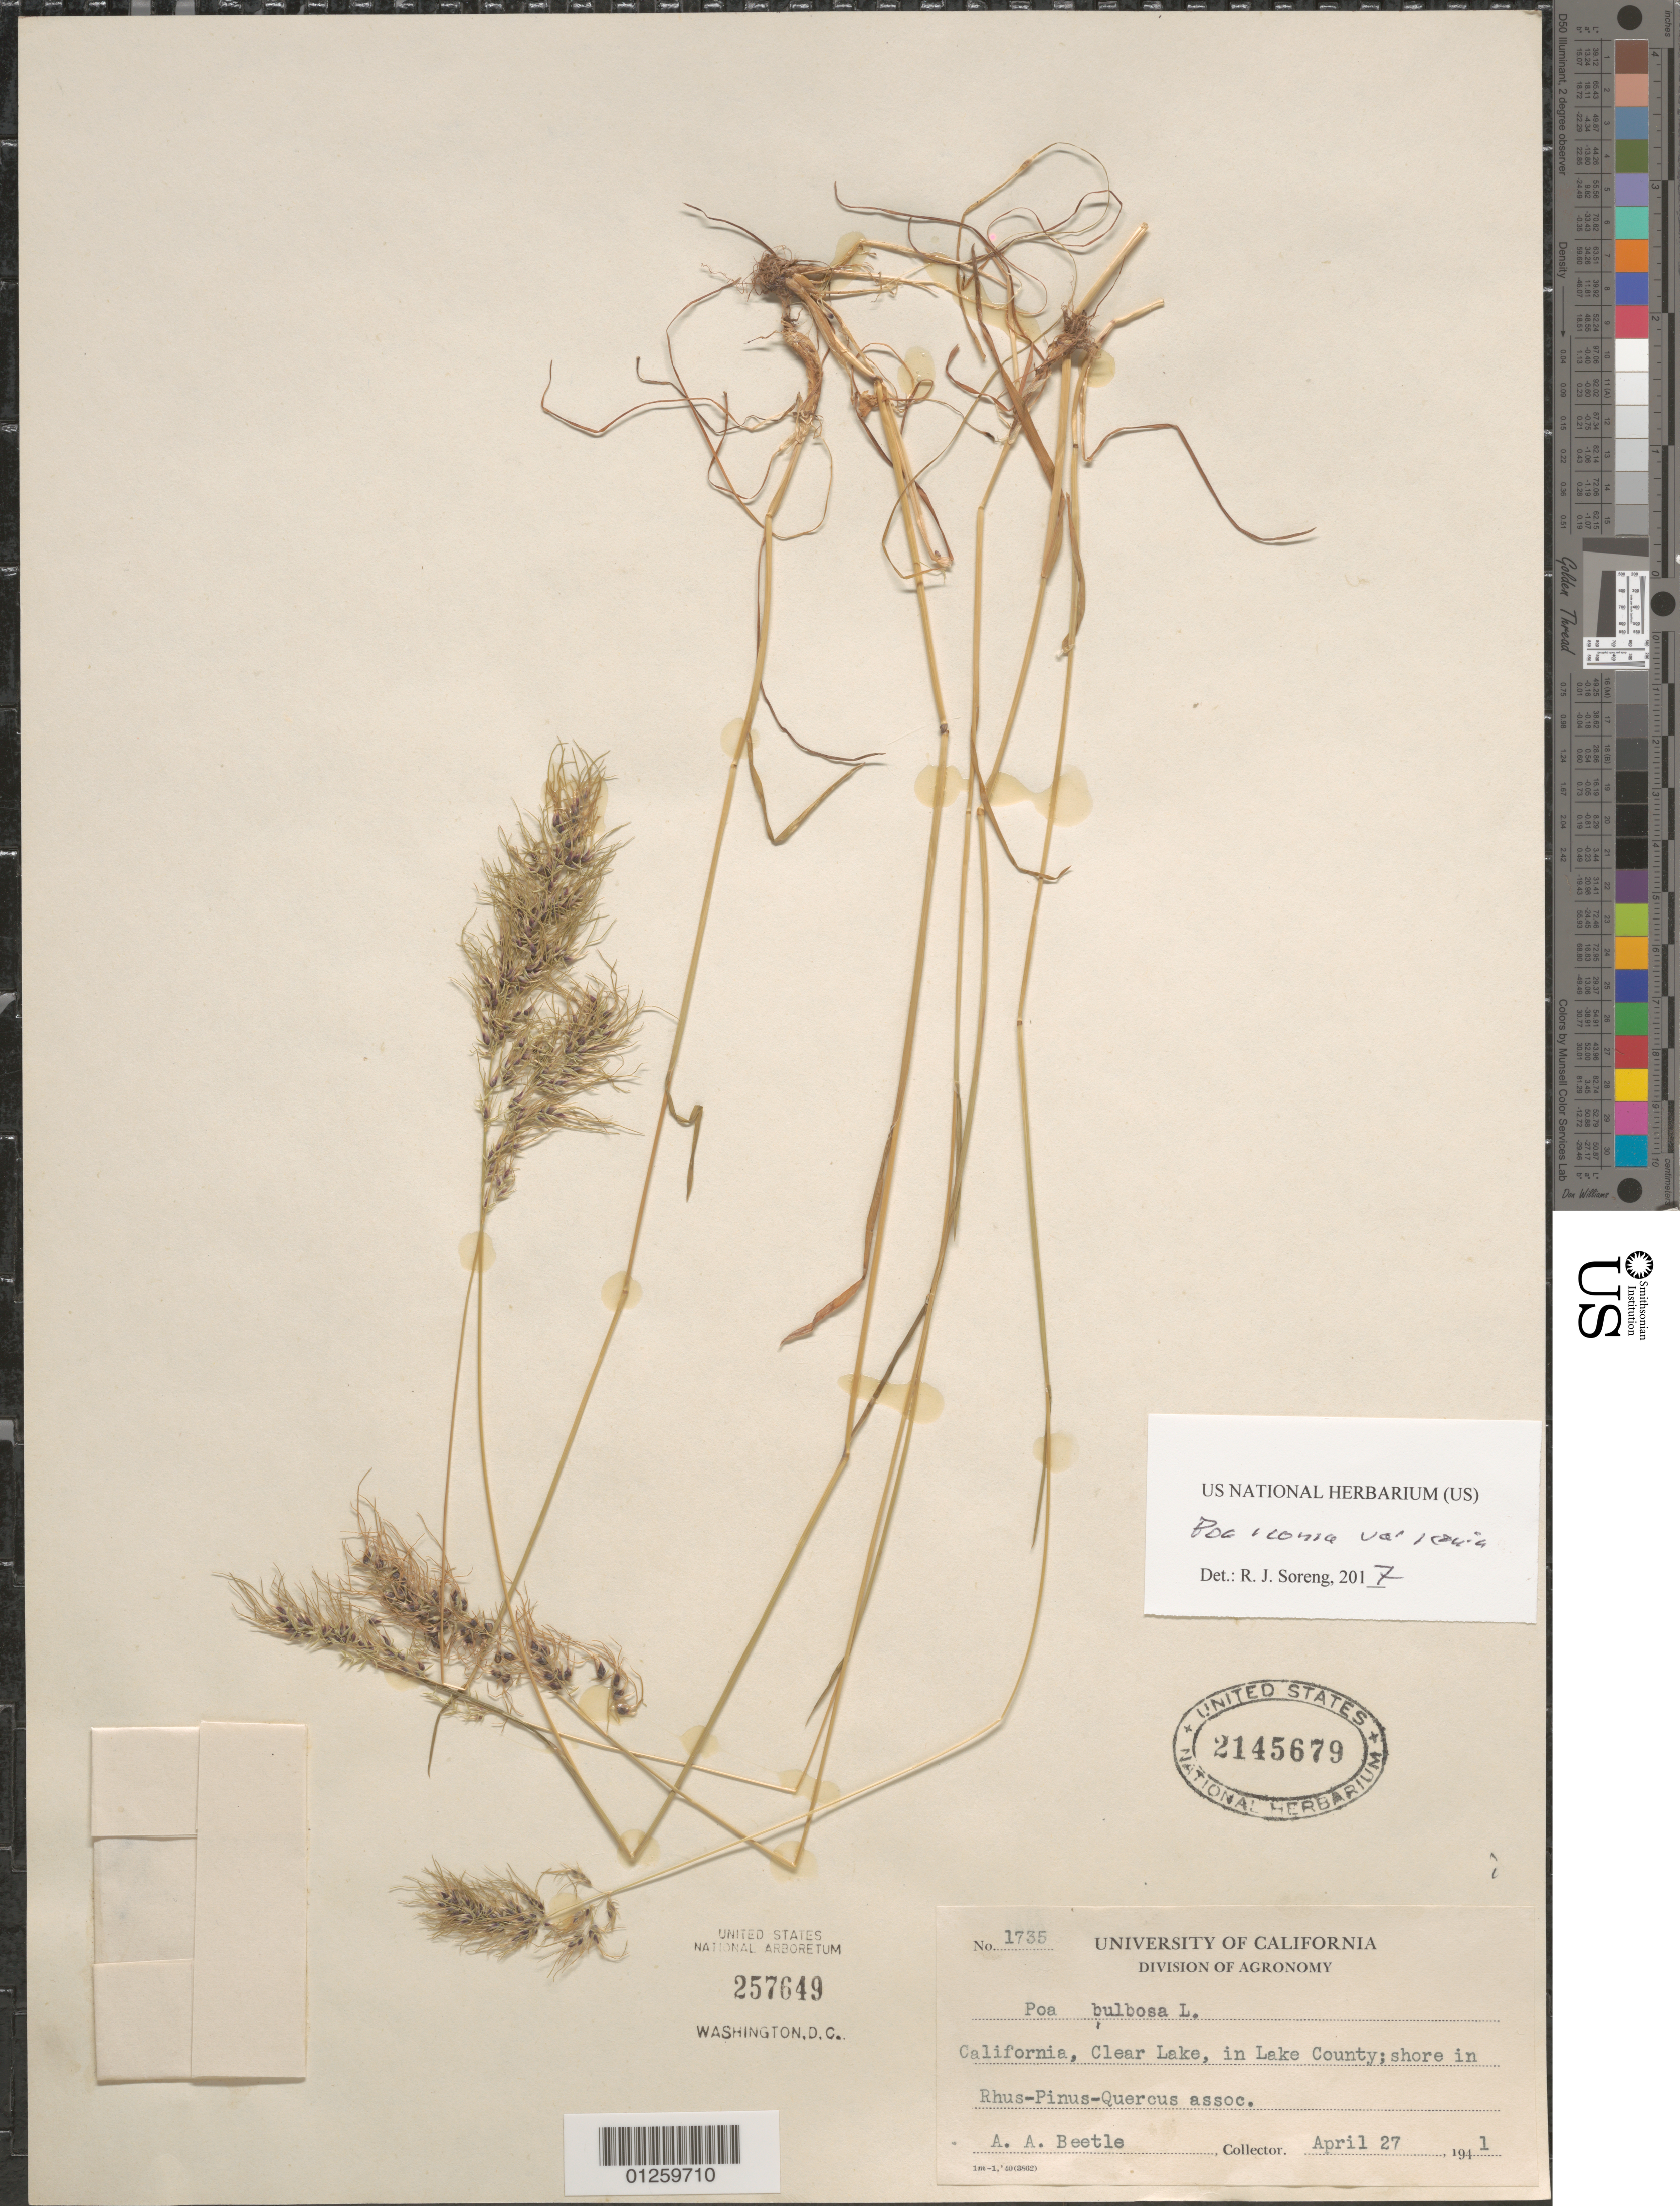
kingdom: Plantae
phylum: Tracheophyta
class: Liliopsida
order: Poales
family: Poaceae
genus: Poa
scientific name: Poa iconia var. iconia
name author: Azn.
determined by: Soreng, Robert J., Research Associate (BOT), Smithsonian Institution - National Museum of Natural History (UNITED STATES)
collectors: A. A. Beetle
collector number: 1735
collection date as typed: April 27, 1941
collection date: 1941-04-27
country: United States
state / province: California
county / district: Lake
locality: Clear Lake, shore in Rhus-Pinus-Quercus assoc.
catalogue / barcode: US 2145679